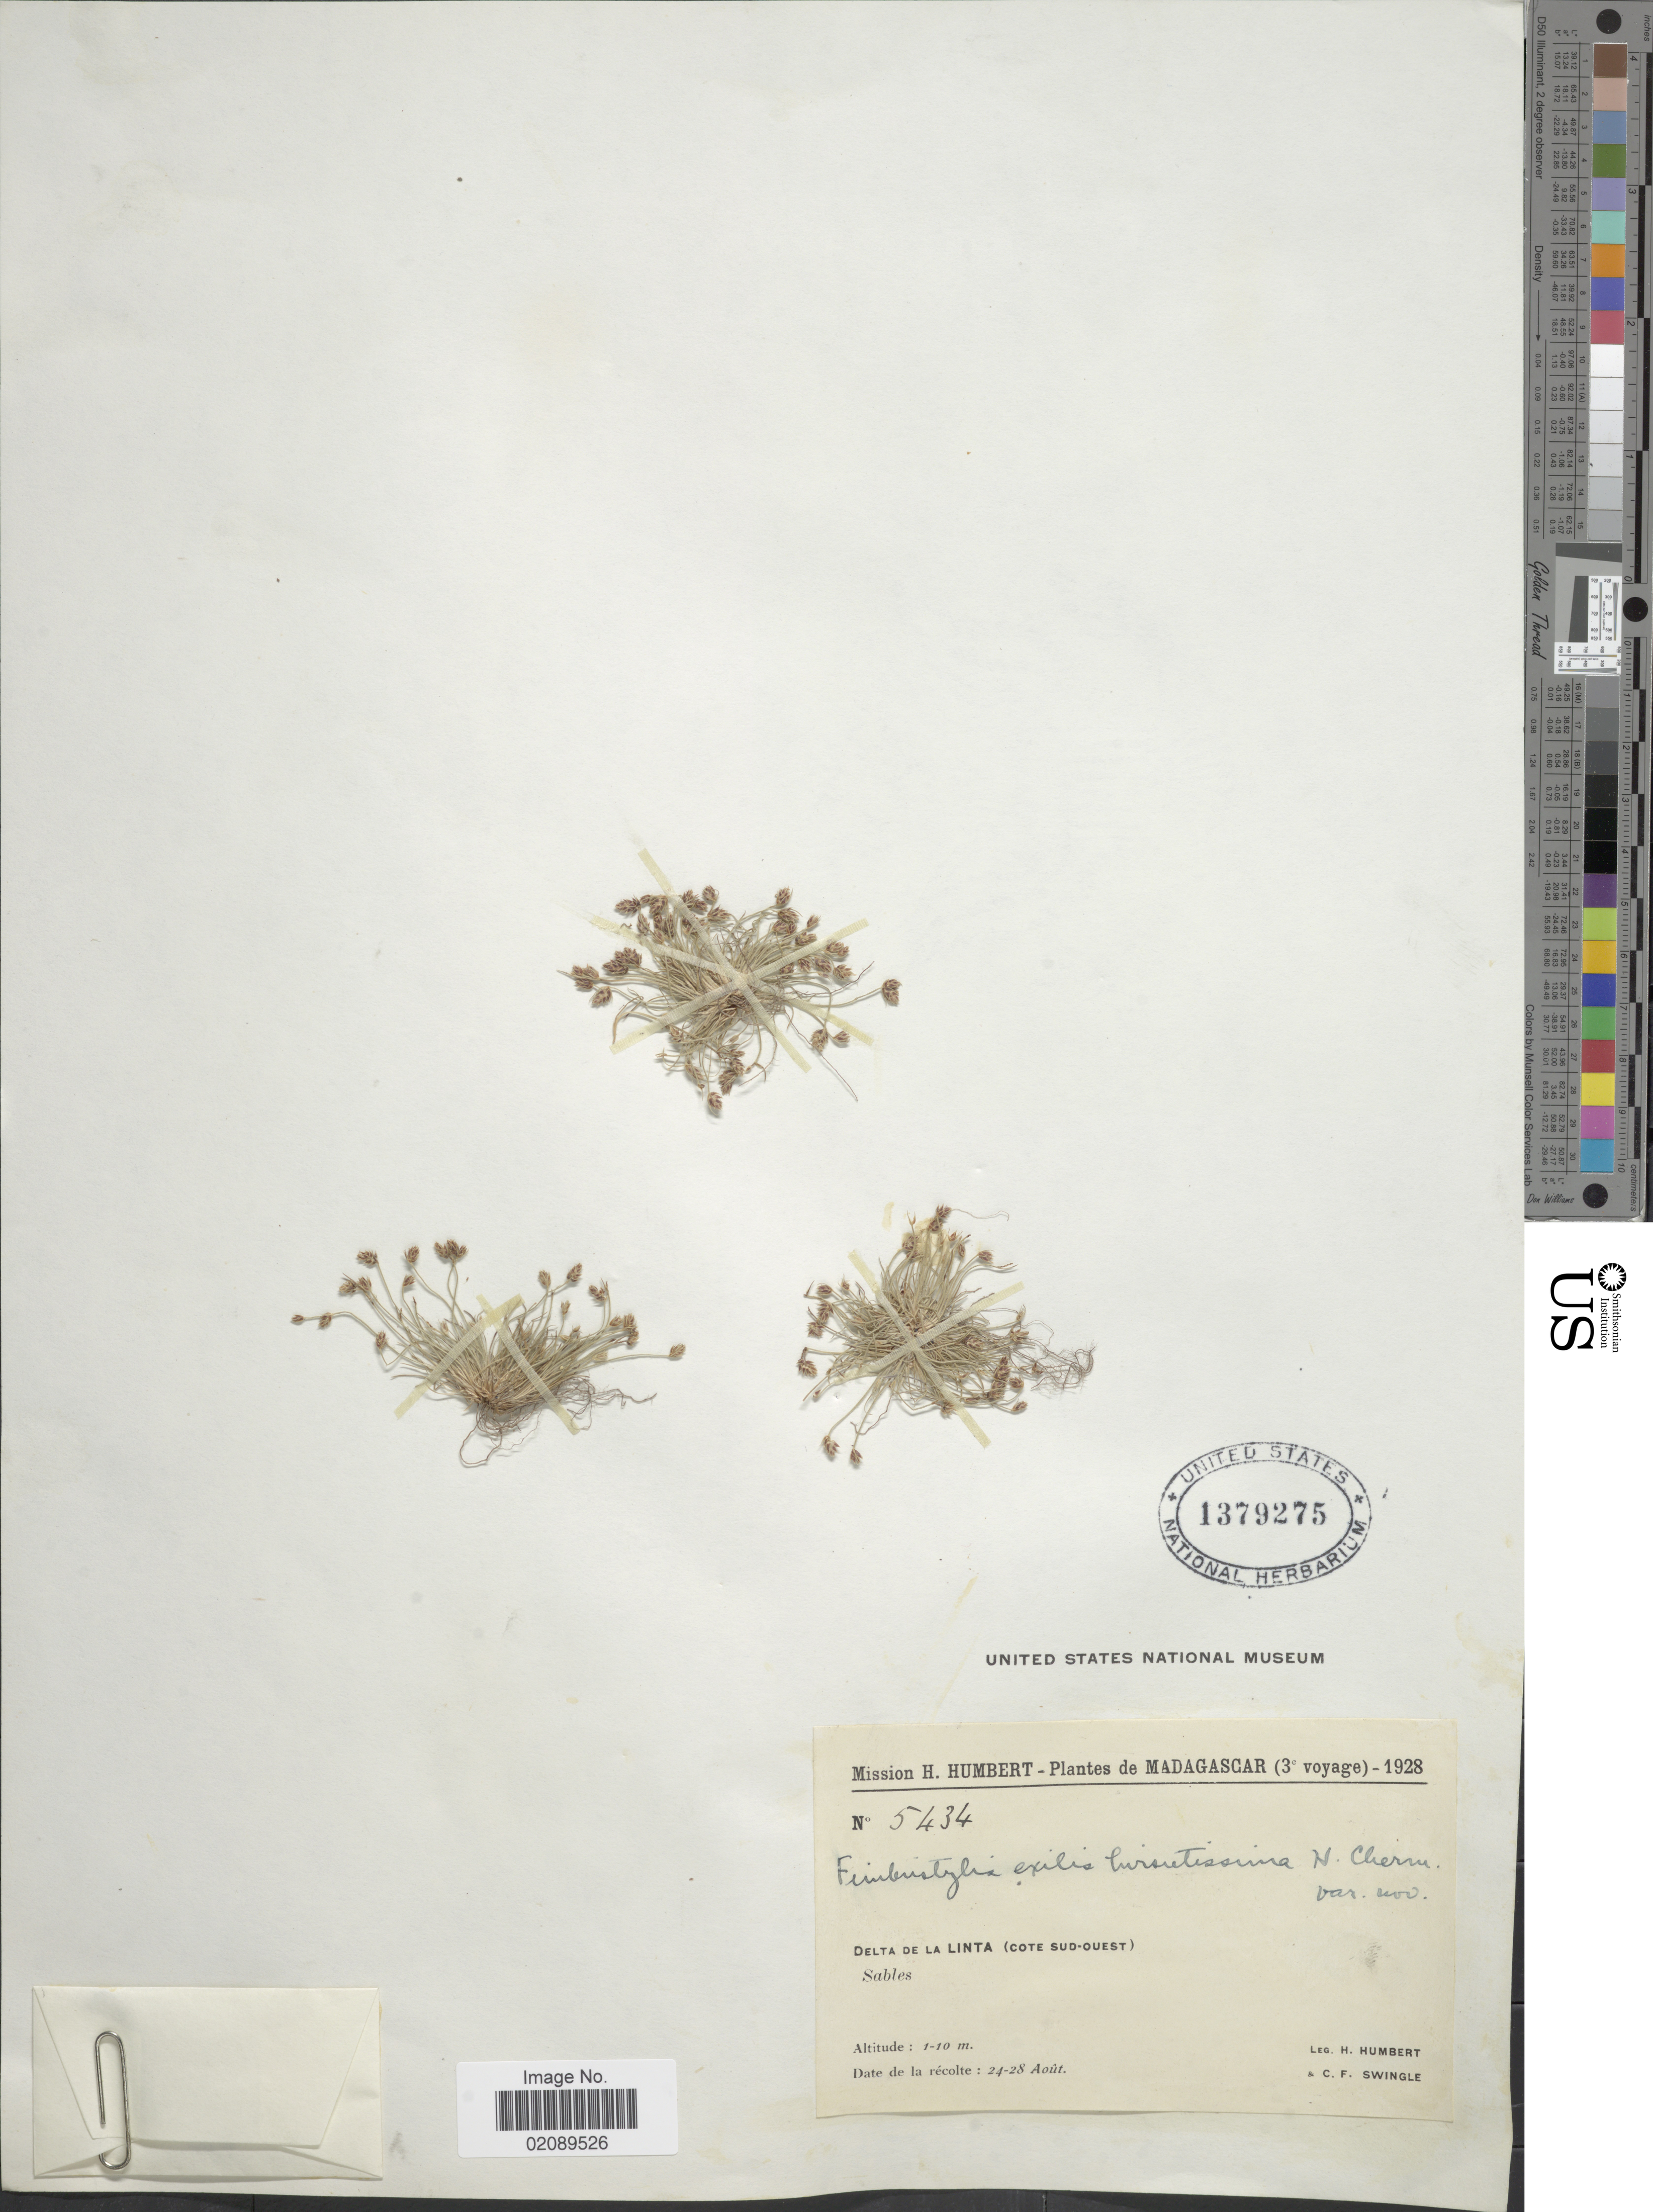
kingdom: Plantae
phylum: Tracheophyta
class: Liliopsida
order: Poales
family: Cyperaceae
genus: Fimbristylis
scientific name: Fimbristylis exilis var. hirsutissima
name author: Cherm.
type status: Type Collection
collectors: H. Humbert & C. Swingle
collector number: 5434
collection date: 1928-08-24/1928-08-28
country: Madagascar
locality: Delta de la Linta (Cote Sud- Ouest), Sables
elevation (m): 1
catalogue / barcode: US 1379275